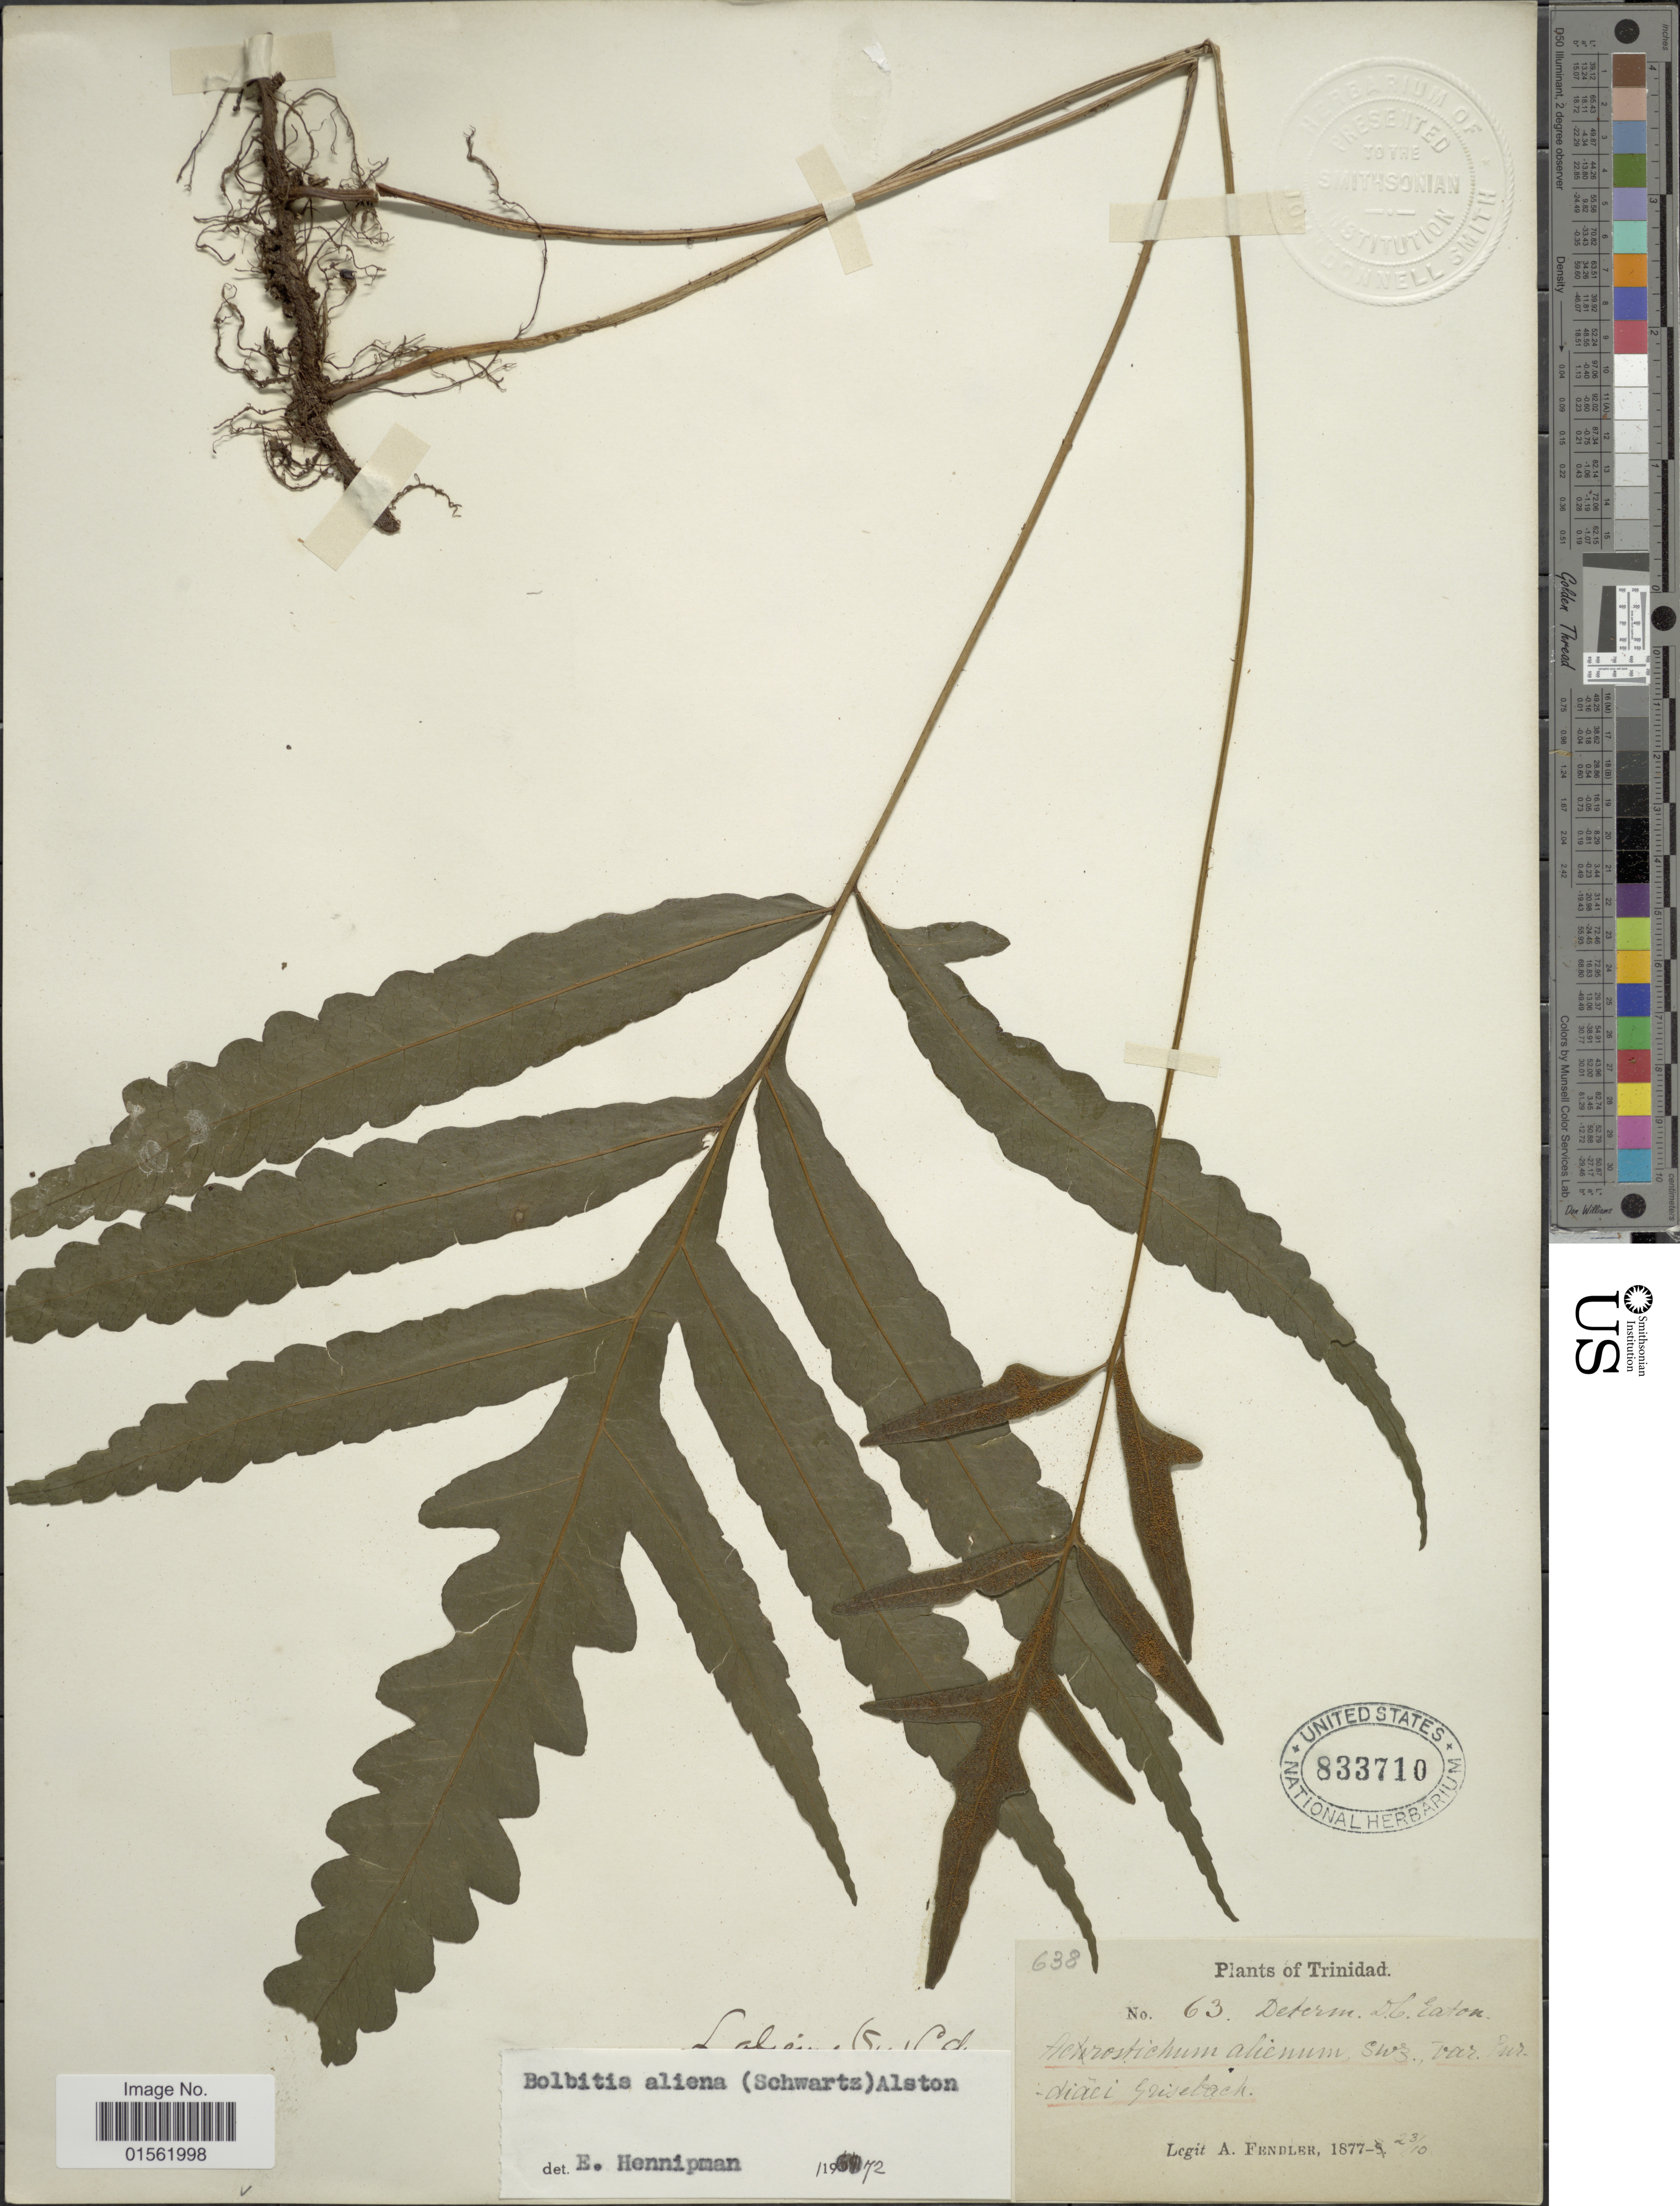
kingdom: Plantae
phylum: Tracheophyta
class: Polypodiopsida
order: Polypodiales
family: Dryopteridaceae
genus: Bolbitis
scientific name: Bolbitis aliena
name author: (Sw.) Alston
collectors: A. Fendler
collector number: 63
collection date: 1877-10-23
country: Trinidad and Tobago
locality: Trinidad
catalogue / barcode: US 833710